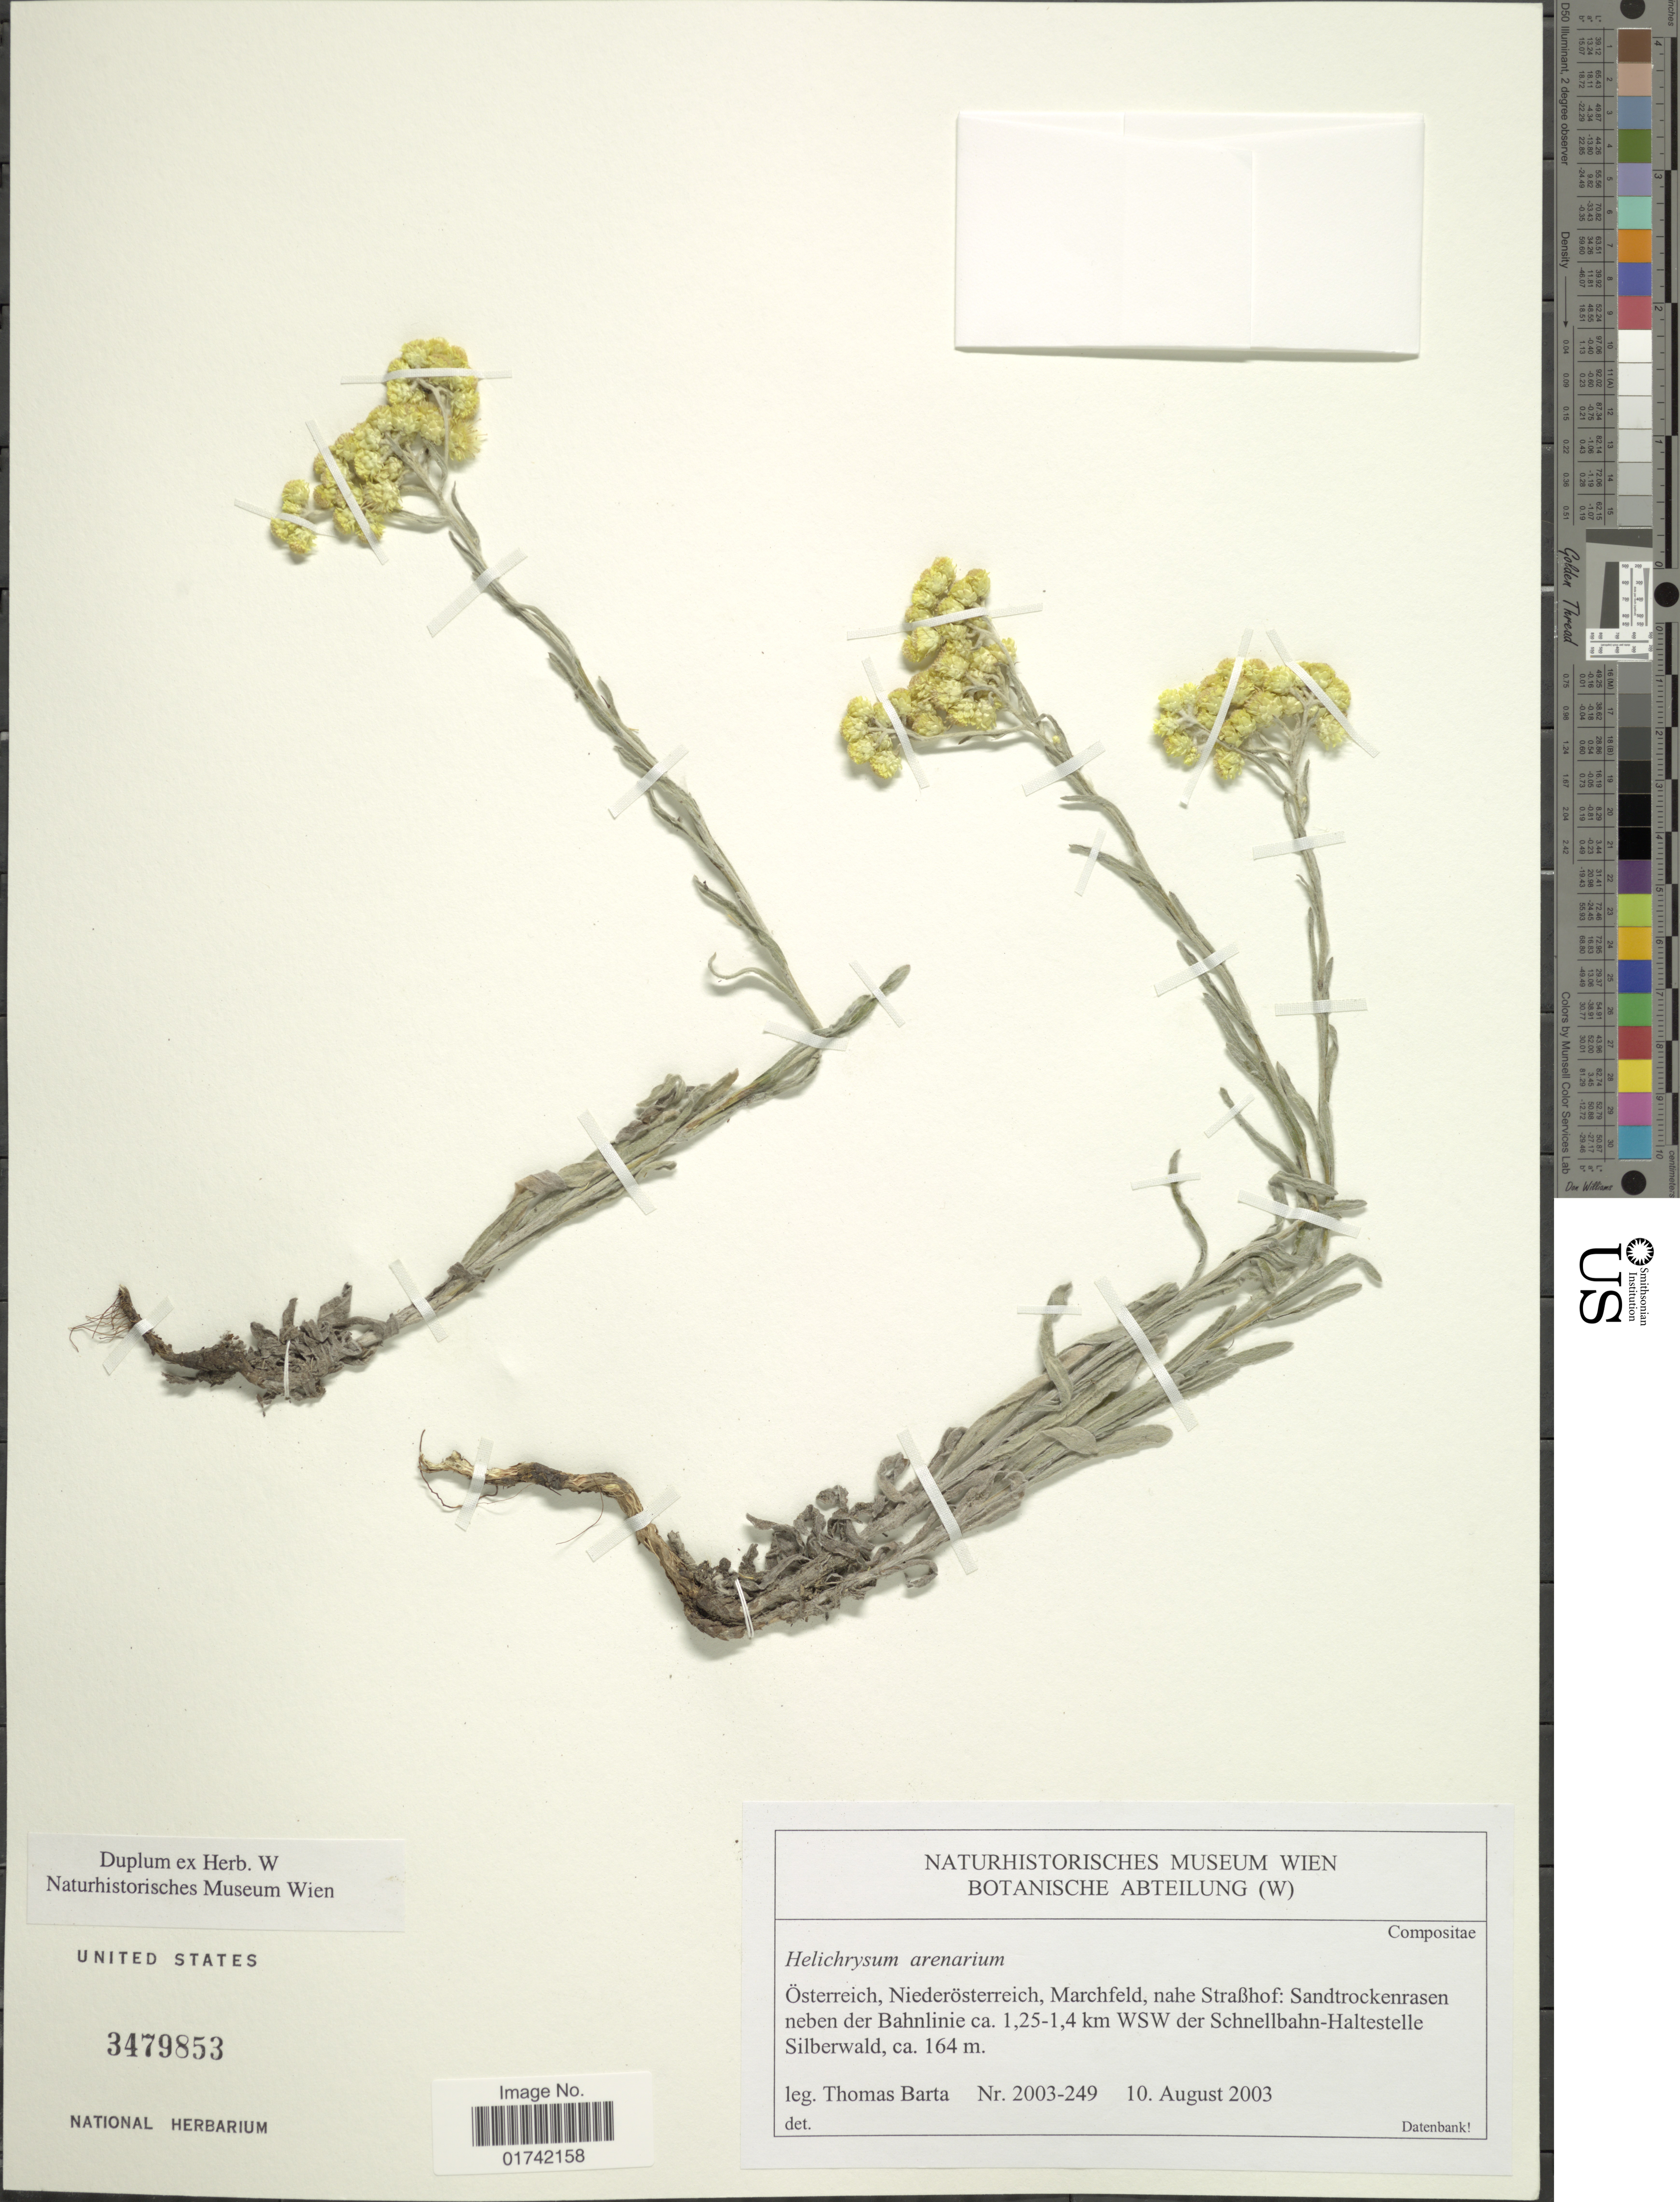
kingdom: Plantae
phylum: Tracheophyta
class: Magnoliopsida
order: Asterales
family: Asteraceae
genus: Helichrysum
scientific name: Helichrysum arenarium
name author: (L.) Moench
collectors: T. Barta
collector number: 2003-249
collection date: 2003-08-10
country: Austria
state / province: Niederosterreich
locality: Osterreich, Marchfield nahe Strabhof: Sandtrockenrasen neben der Bahnlinie ca. 1,25-1,4 km SWS der Schnellbahn-Haltestelle Silberwald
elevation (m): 164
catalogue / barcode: US 3479853